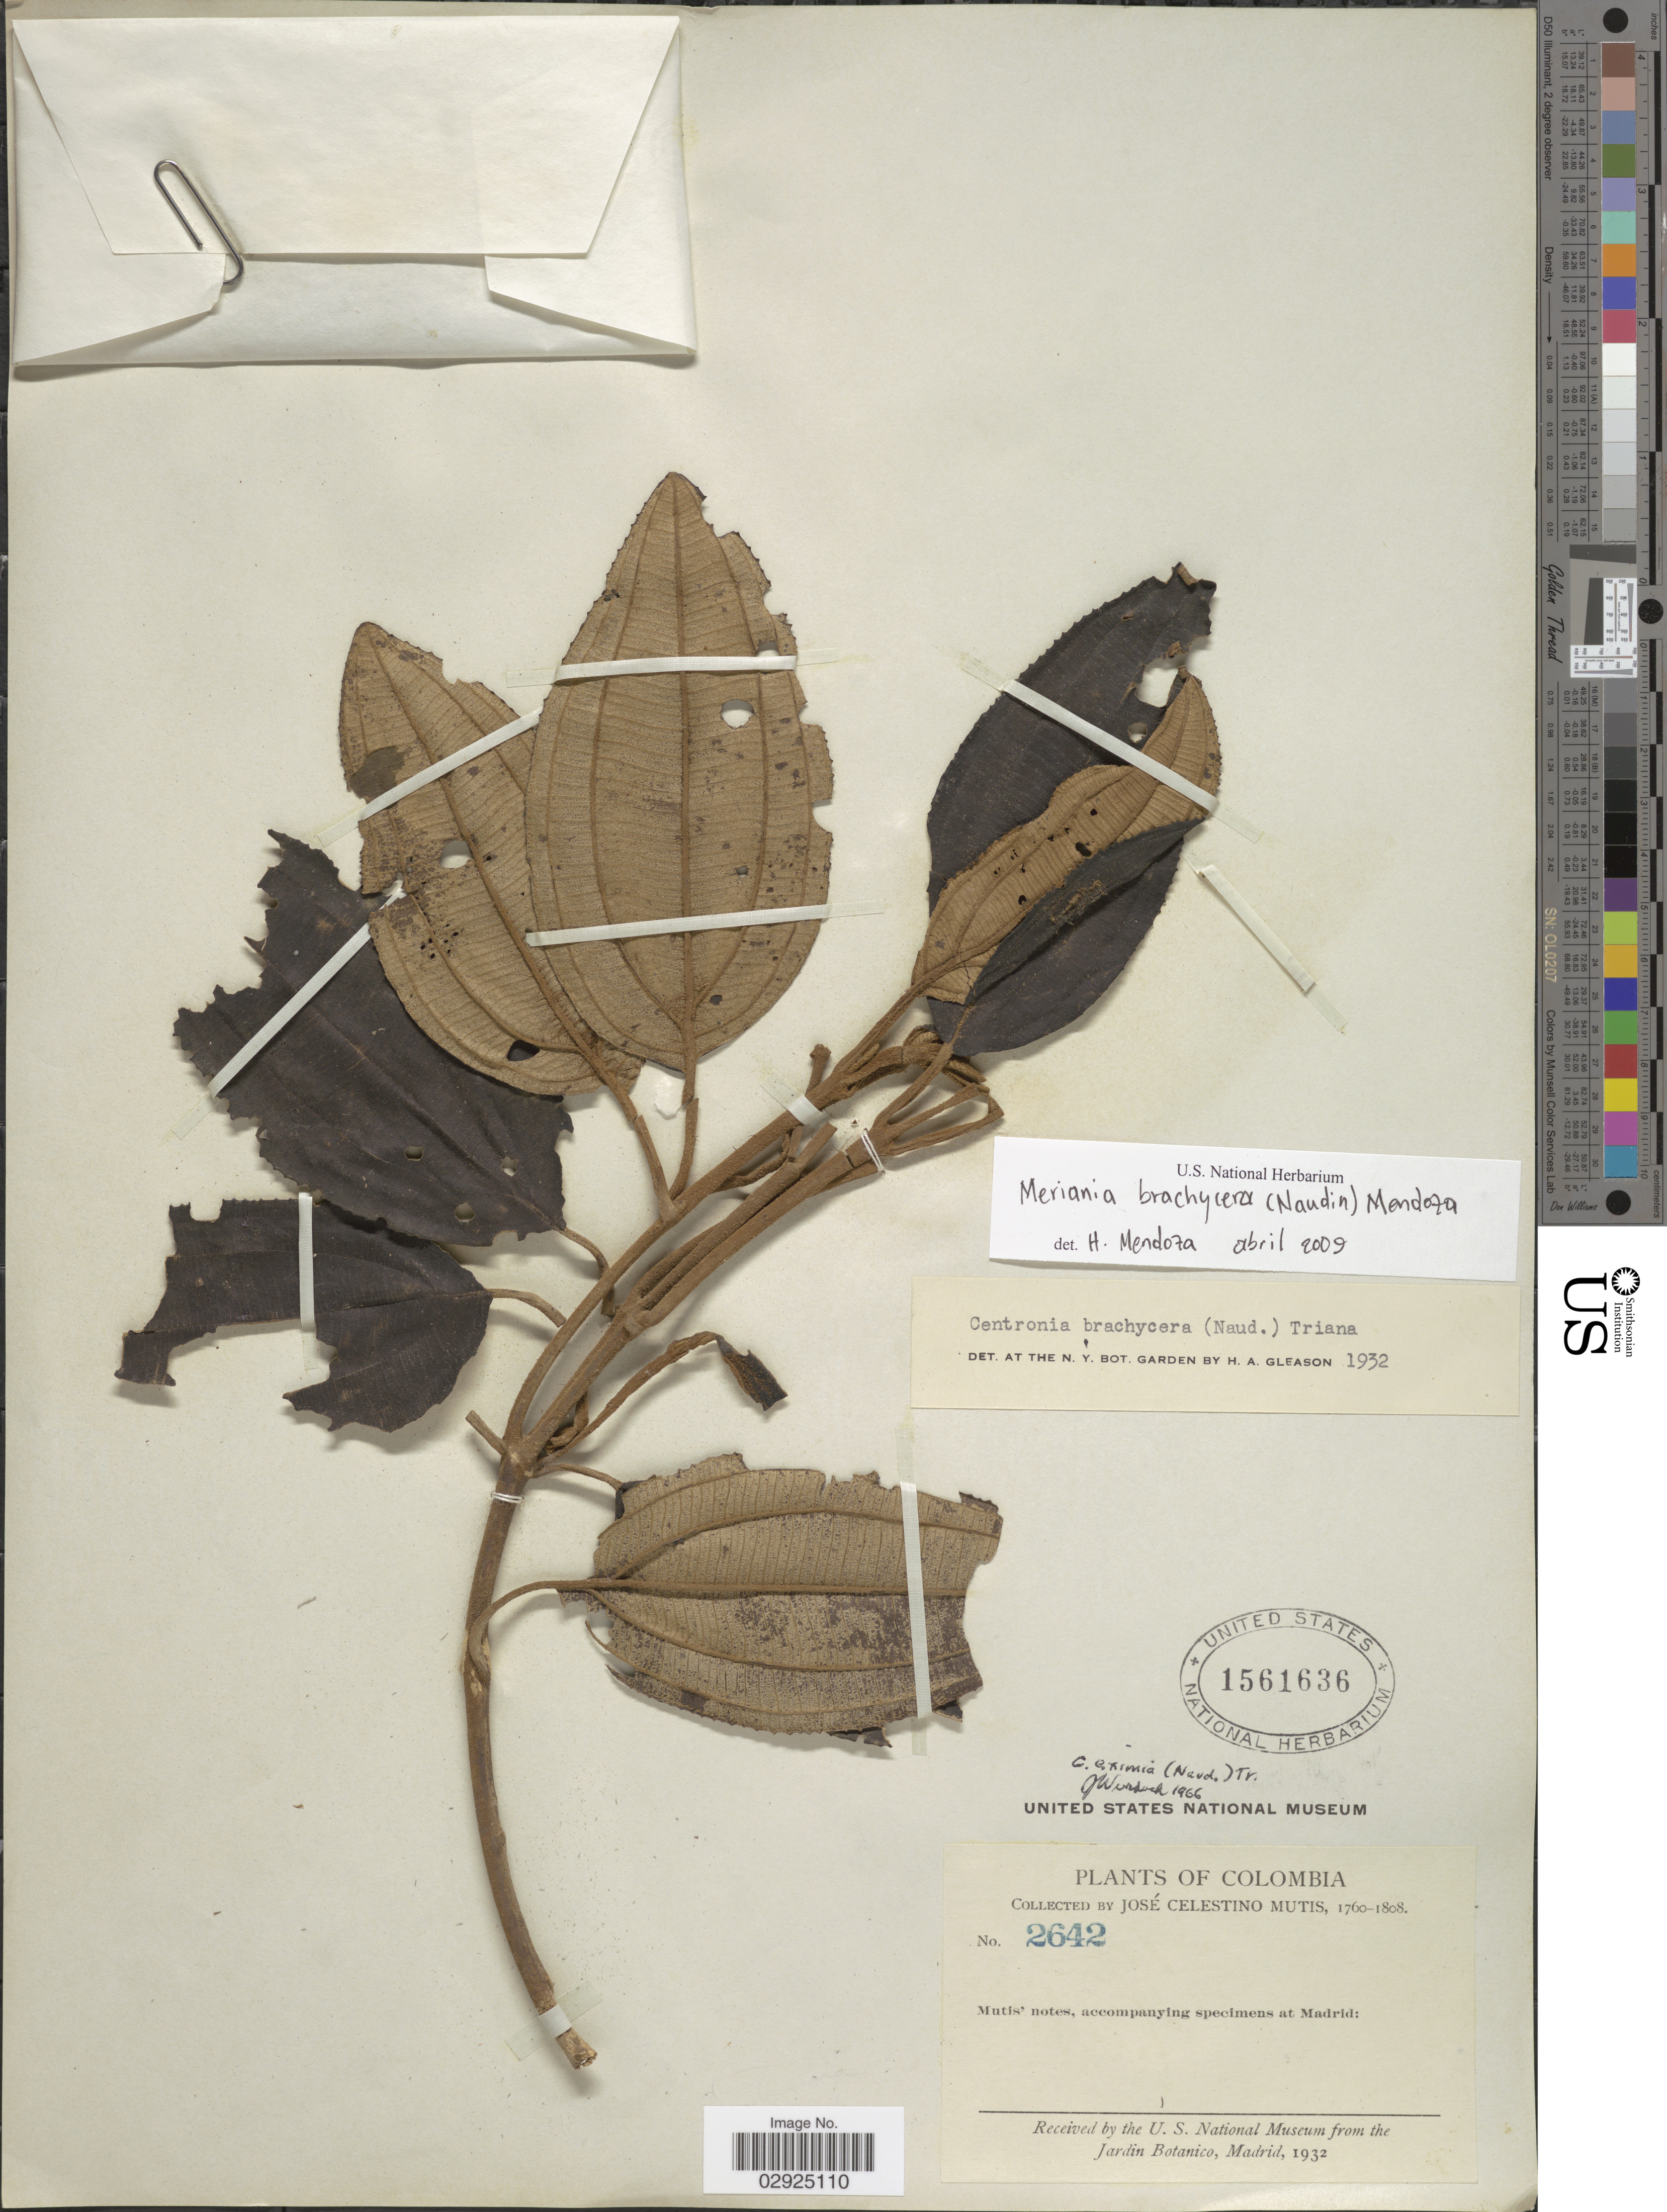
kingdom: Plantae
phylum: Tracheophyta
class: Magnoliopsida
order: Myrtales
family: Melastomataceae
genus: Meriania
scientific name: Meriania brachycera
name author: (Naudin) Humberto Mend. & Fern. Alonso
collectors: J. C. B. Mutis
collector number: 2642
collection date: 1760/1808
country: Colombia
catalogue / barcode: US 1561636